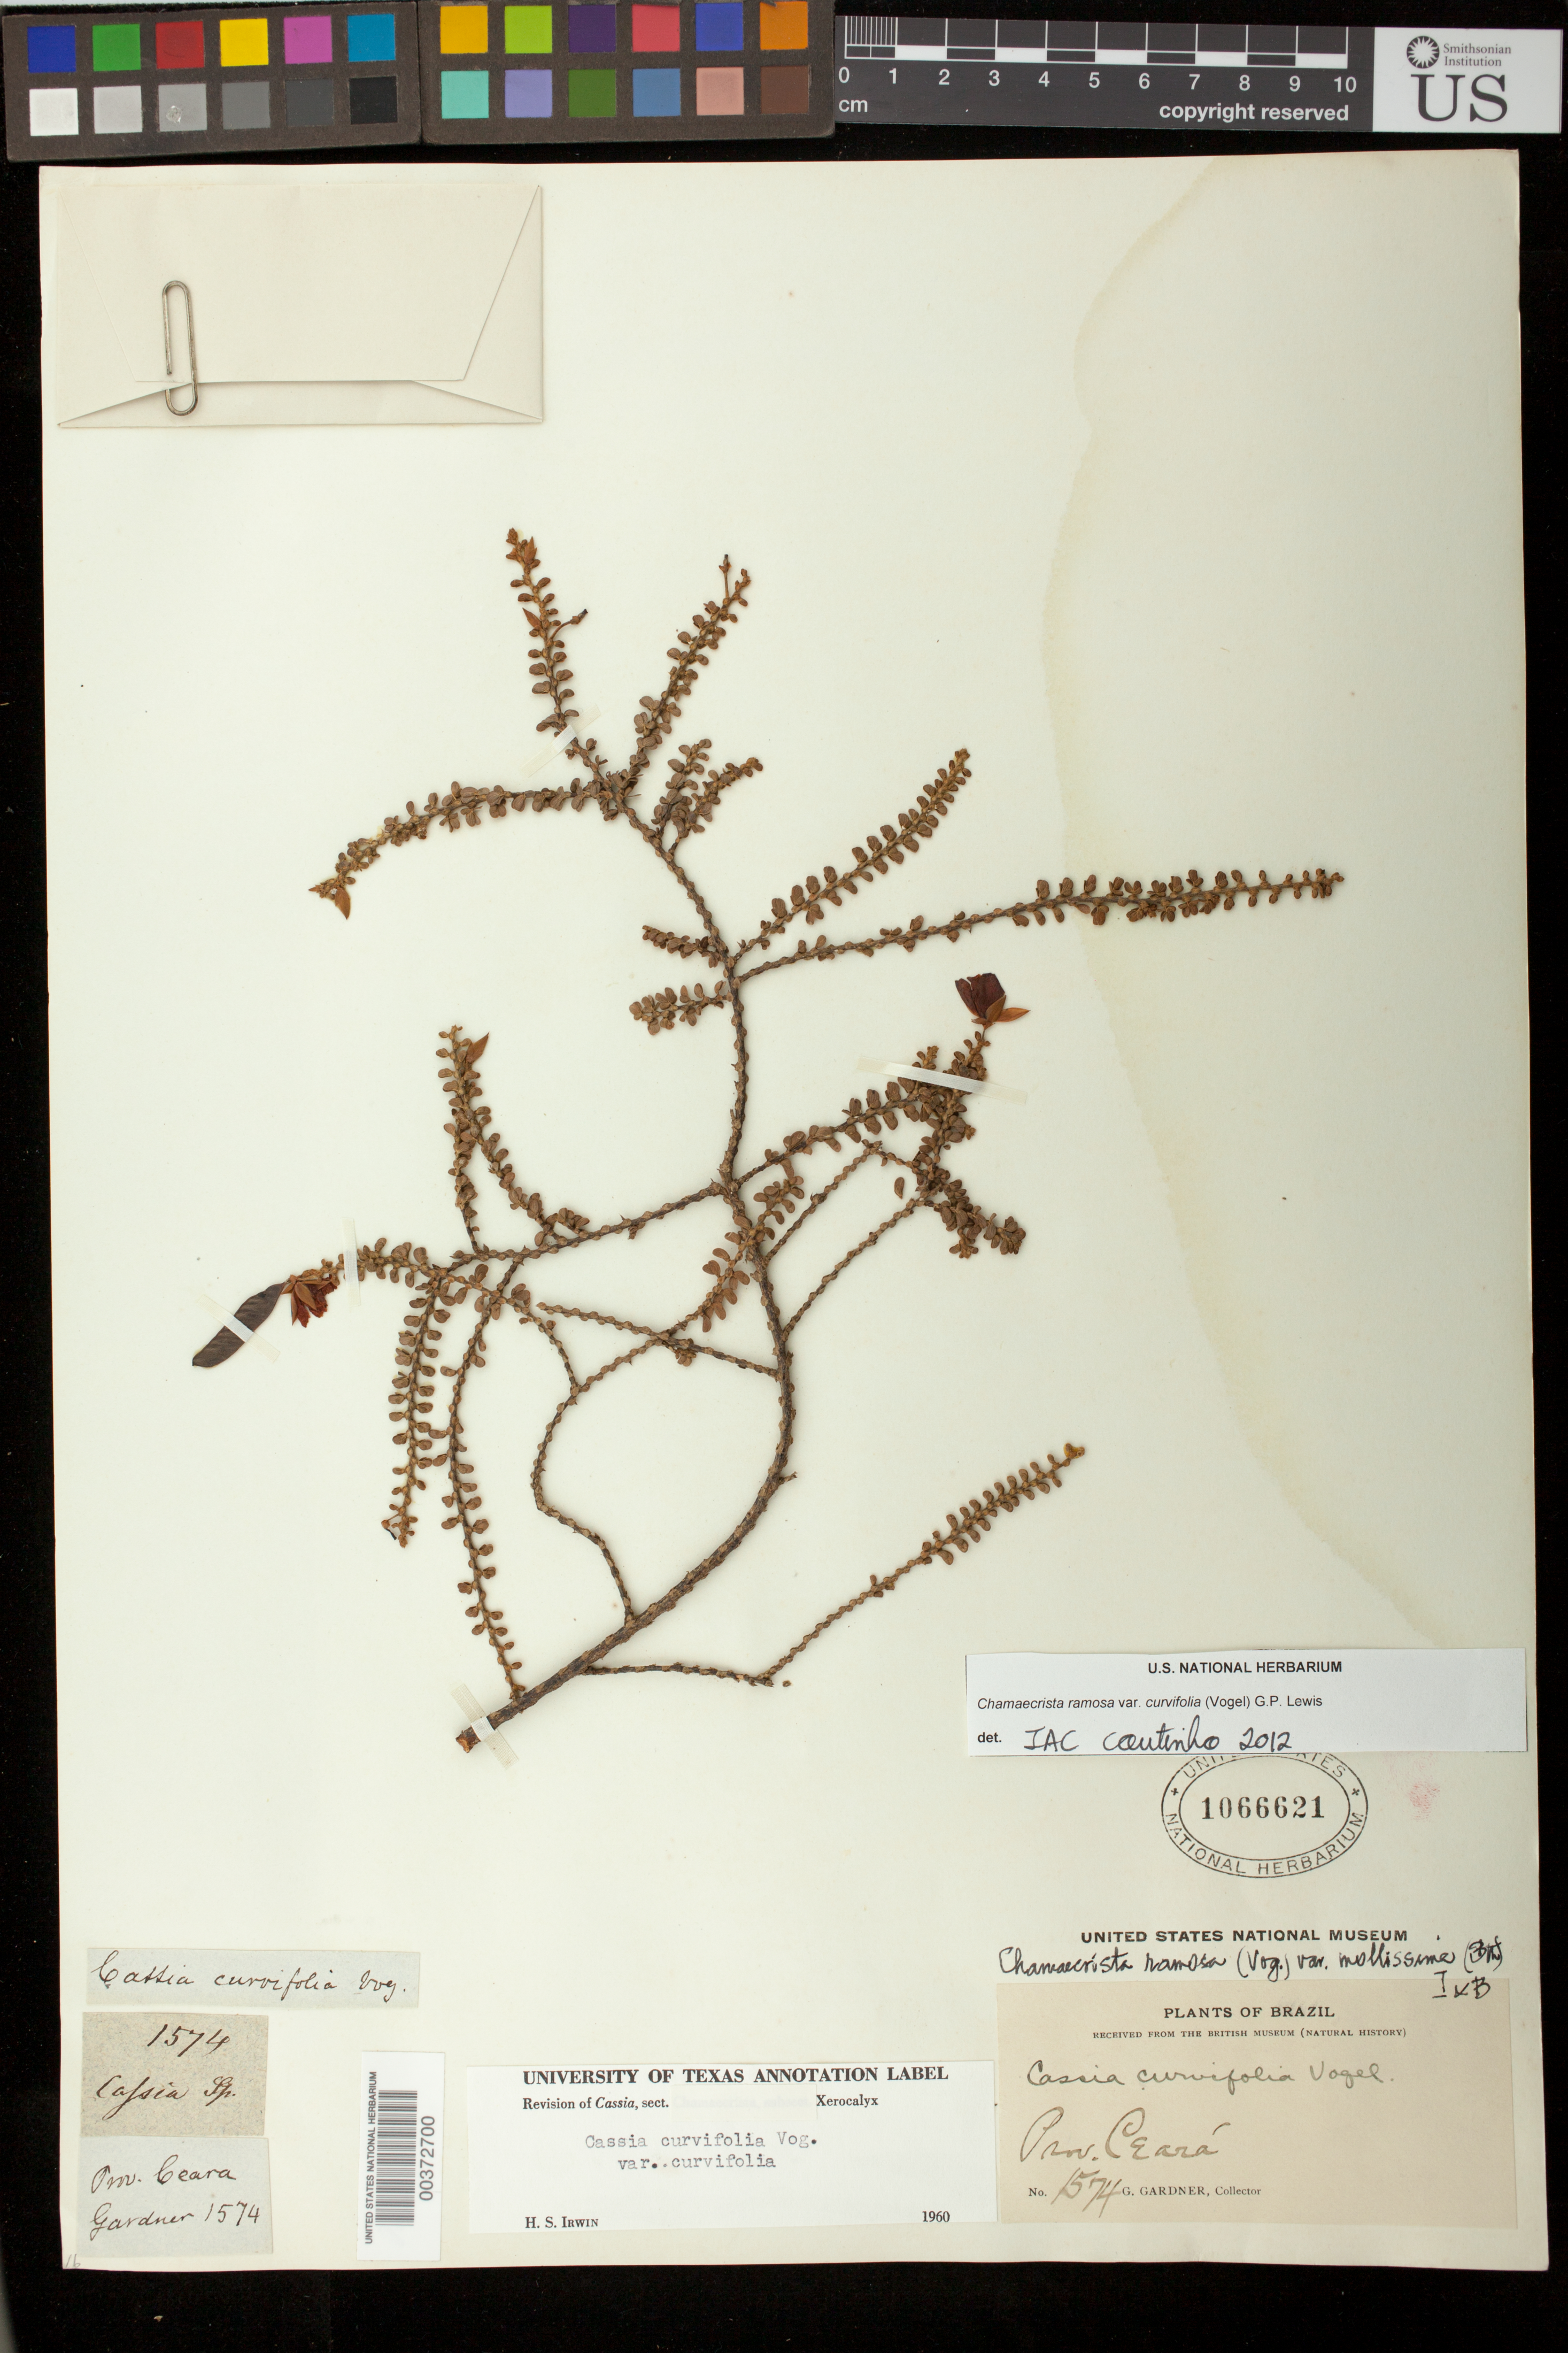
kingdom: Plantae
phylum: Tracheophyta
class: Magnoliopsida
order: Fabales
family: Fabaceae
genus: Chamaecrista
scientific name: Chamaecrista ramosa var. curvifolia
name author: (Vogel) G.P. Lewis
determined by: Coutinho, I. A. C.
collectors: G. Gardner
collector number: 1574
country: Brazil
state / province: Ceará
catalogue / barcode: US 1066621